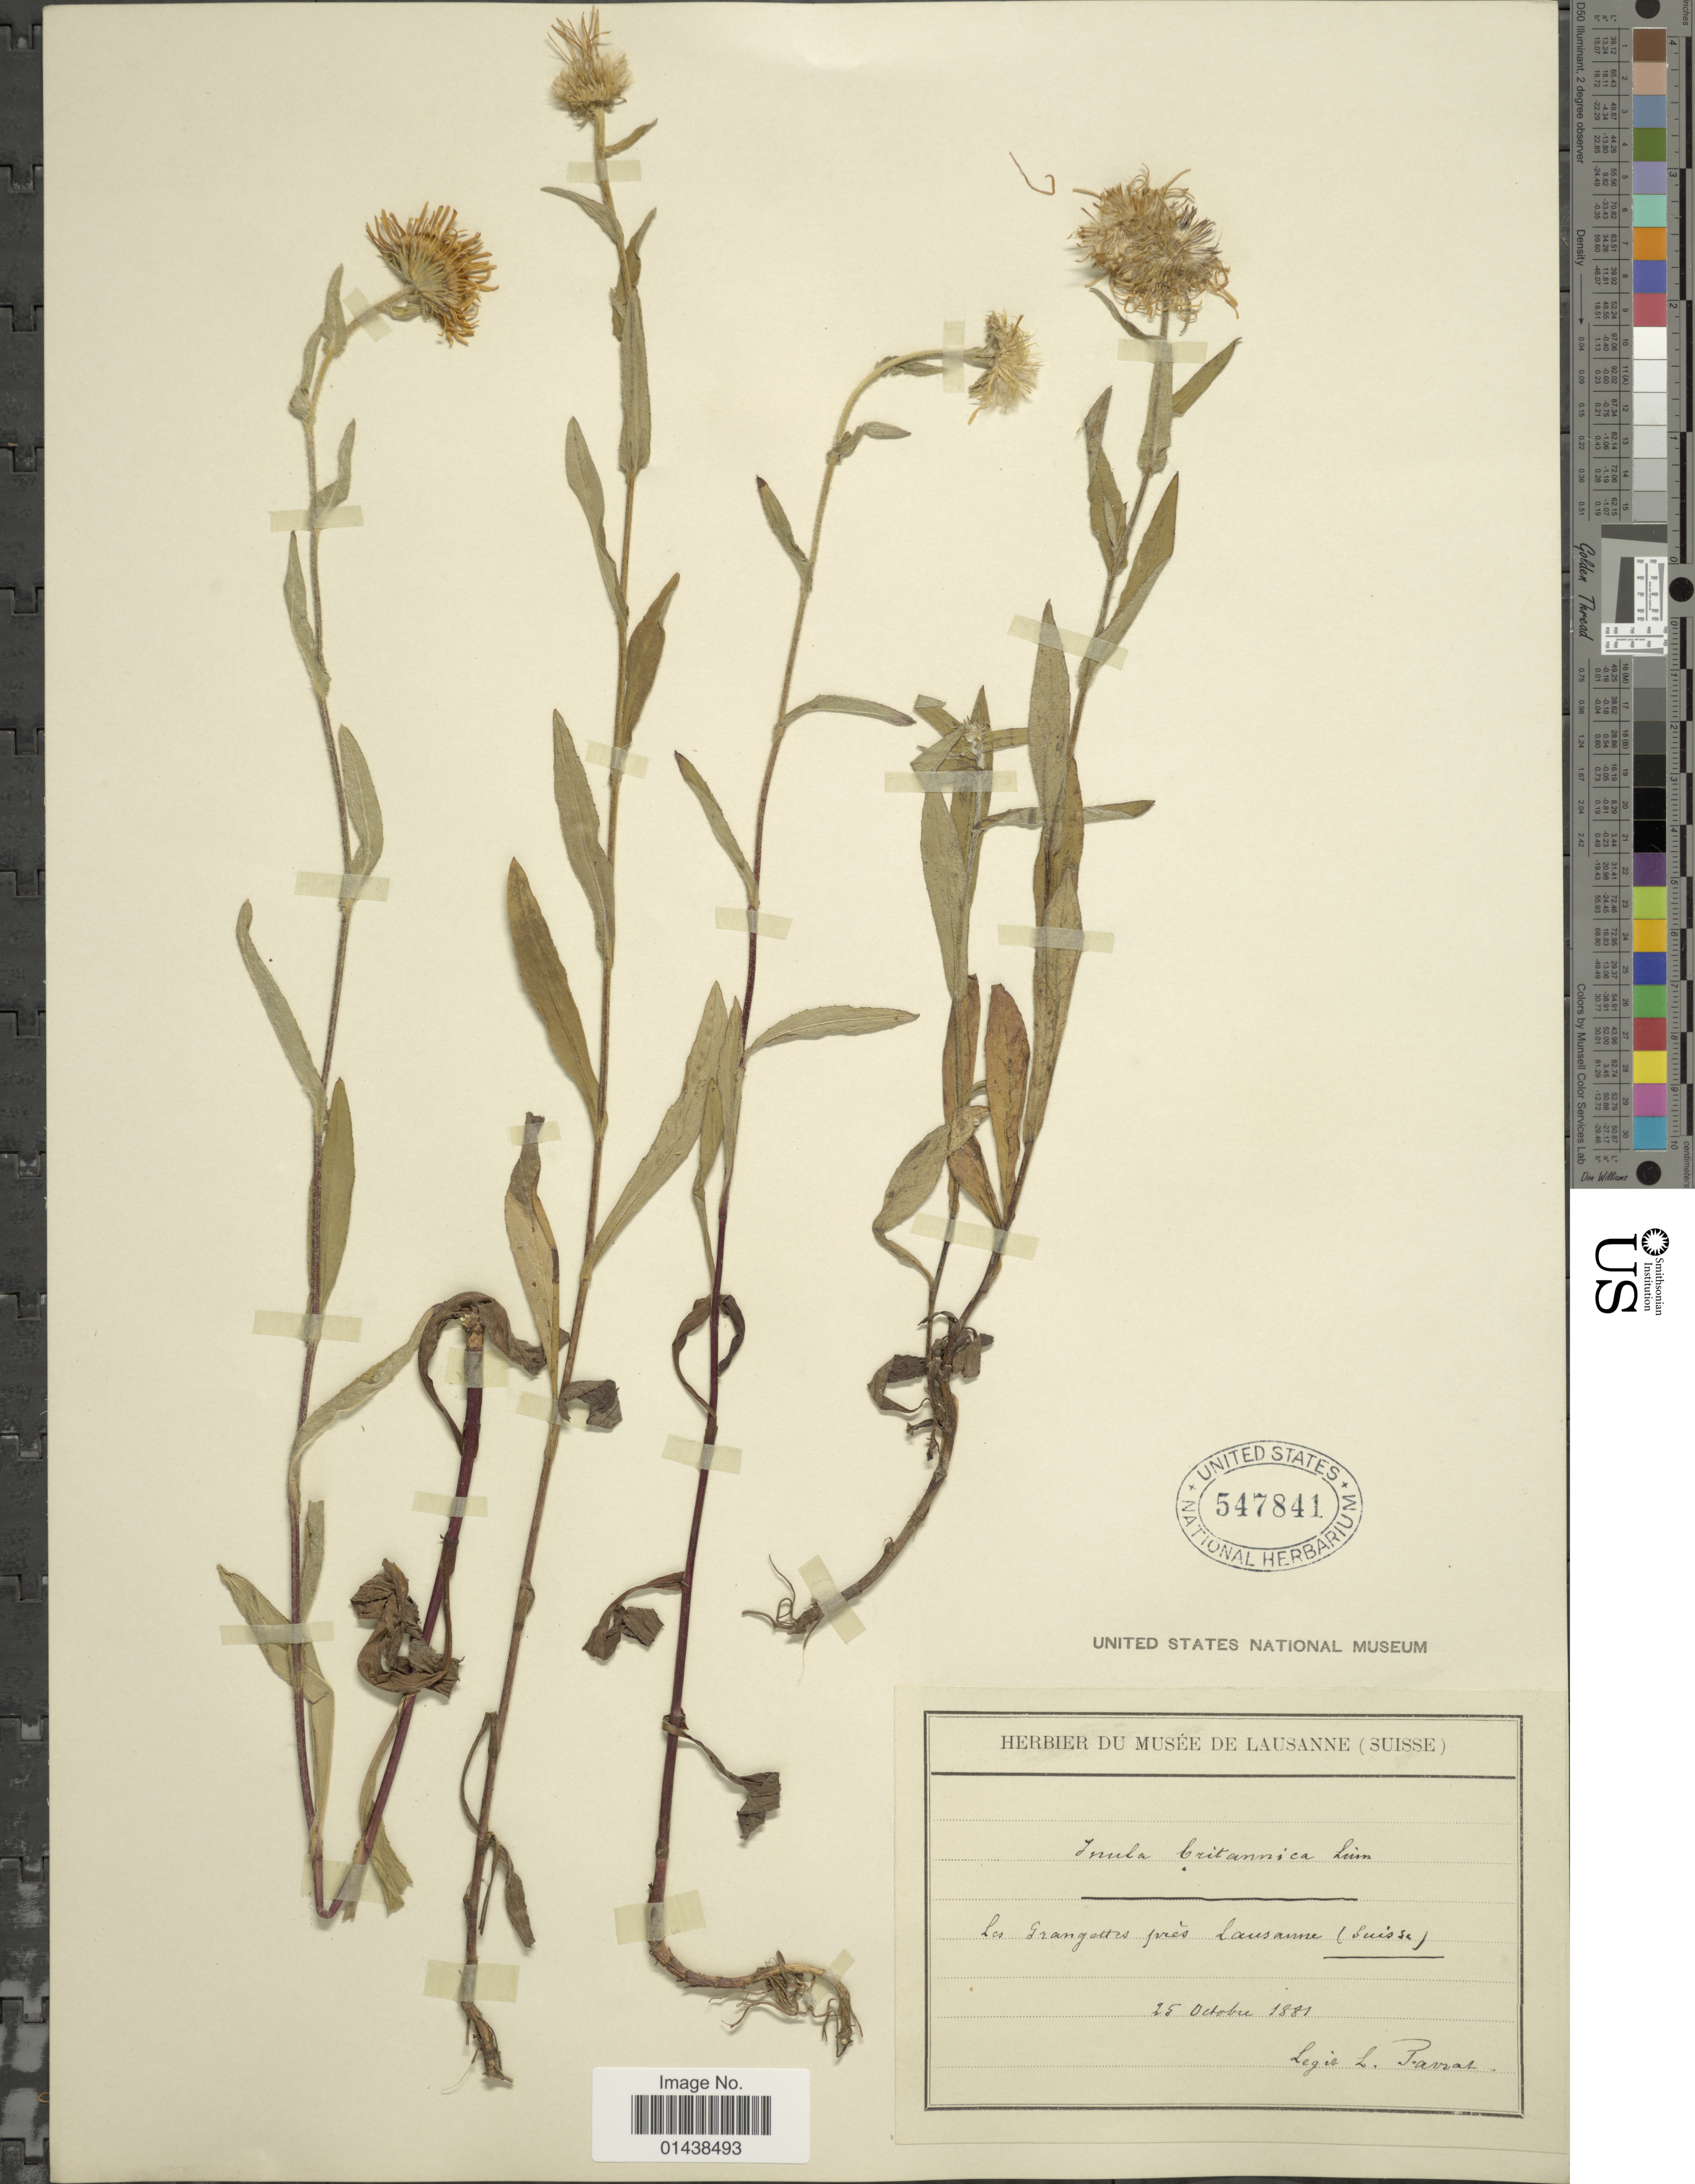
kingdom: Plantae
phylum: Tracheophyta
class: Magnoliopsida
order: Asterales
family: Asteraceae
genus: Inula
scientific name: Inula britannica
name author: L.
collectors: L. Pavrat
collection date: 1881-10-25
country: Switzerland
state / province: Vaud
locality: Les Grangettes pres Lausanne (Suisse)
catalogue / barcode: US 547841